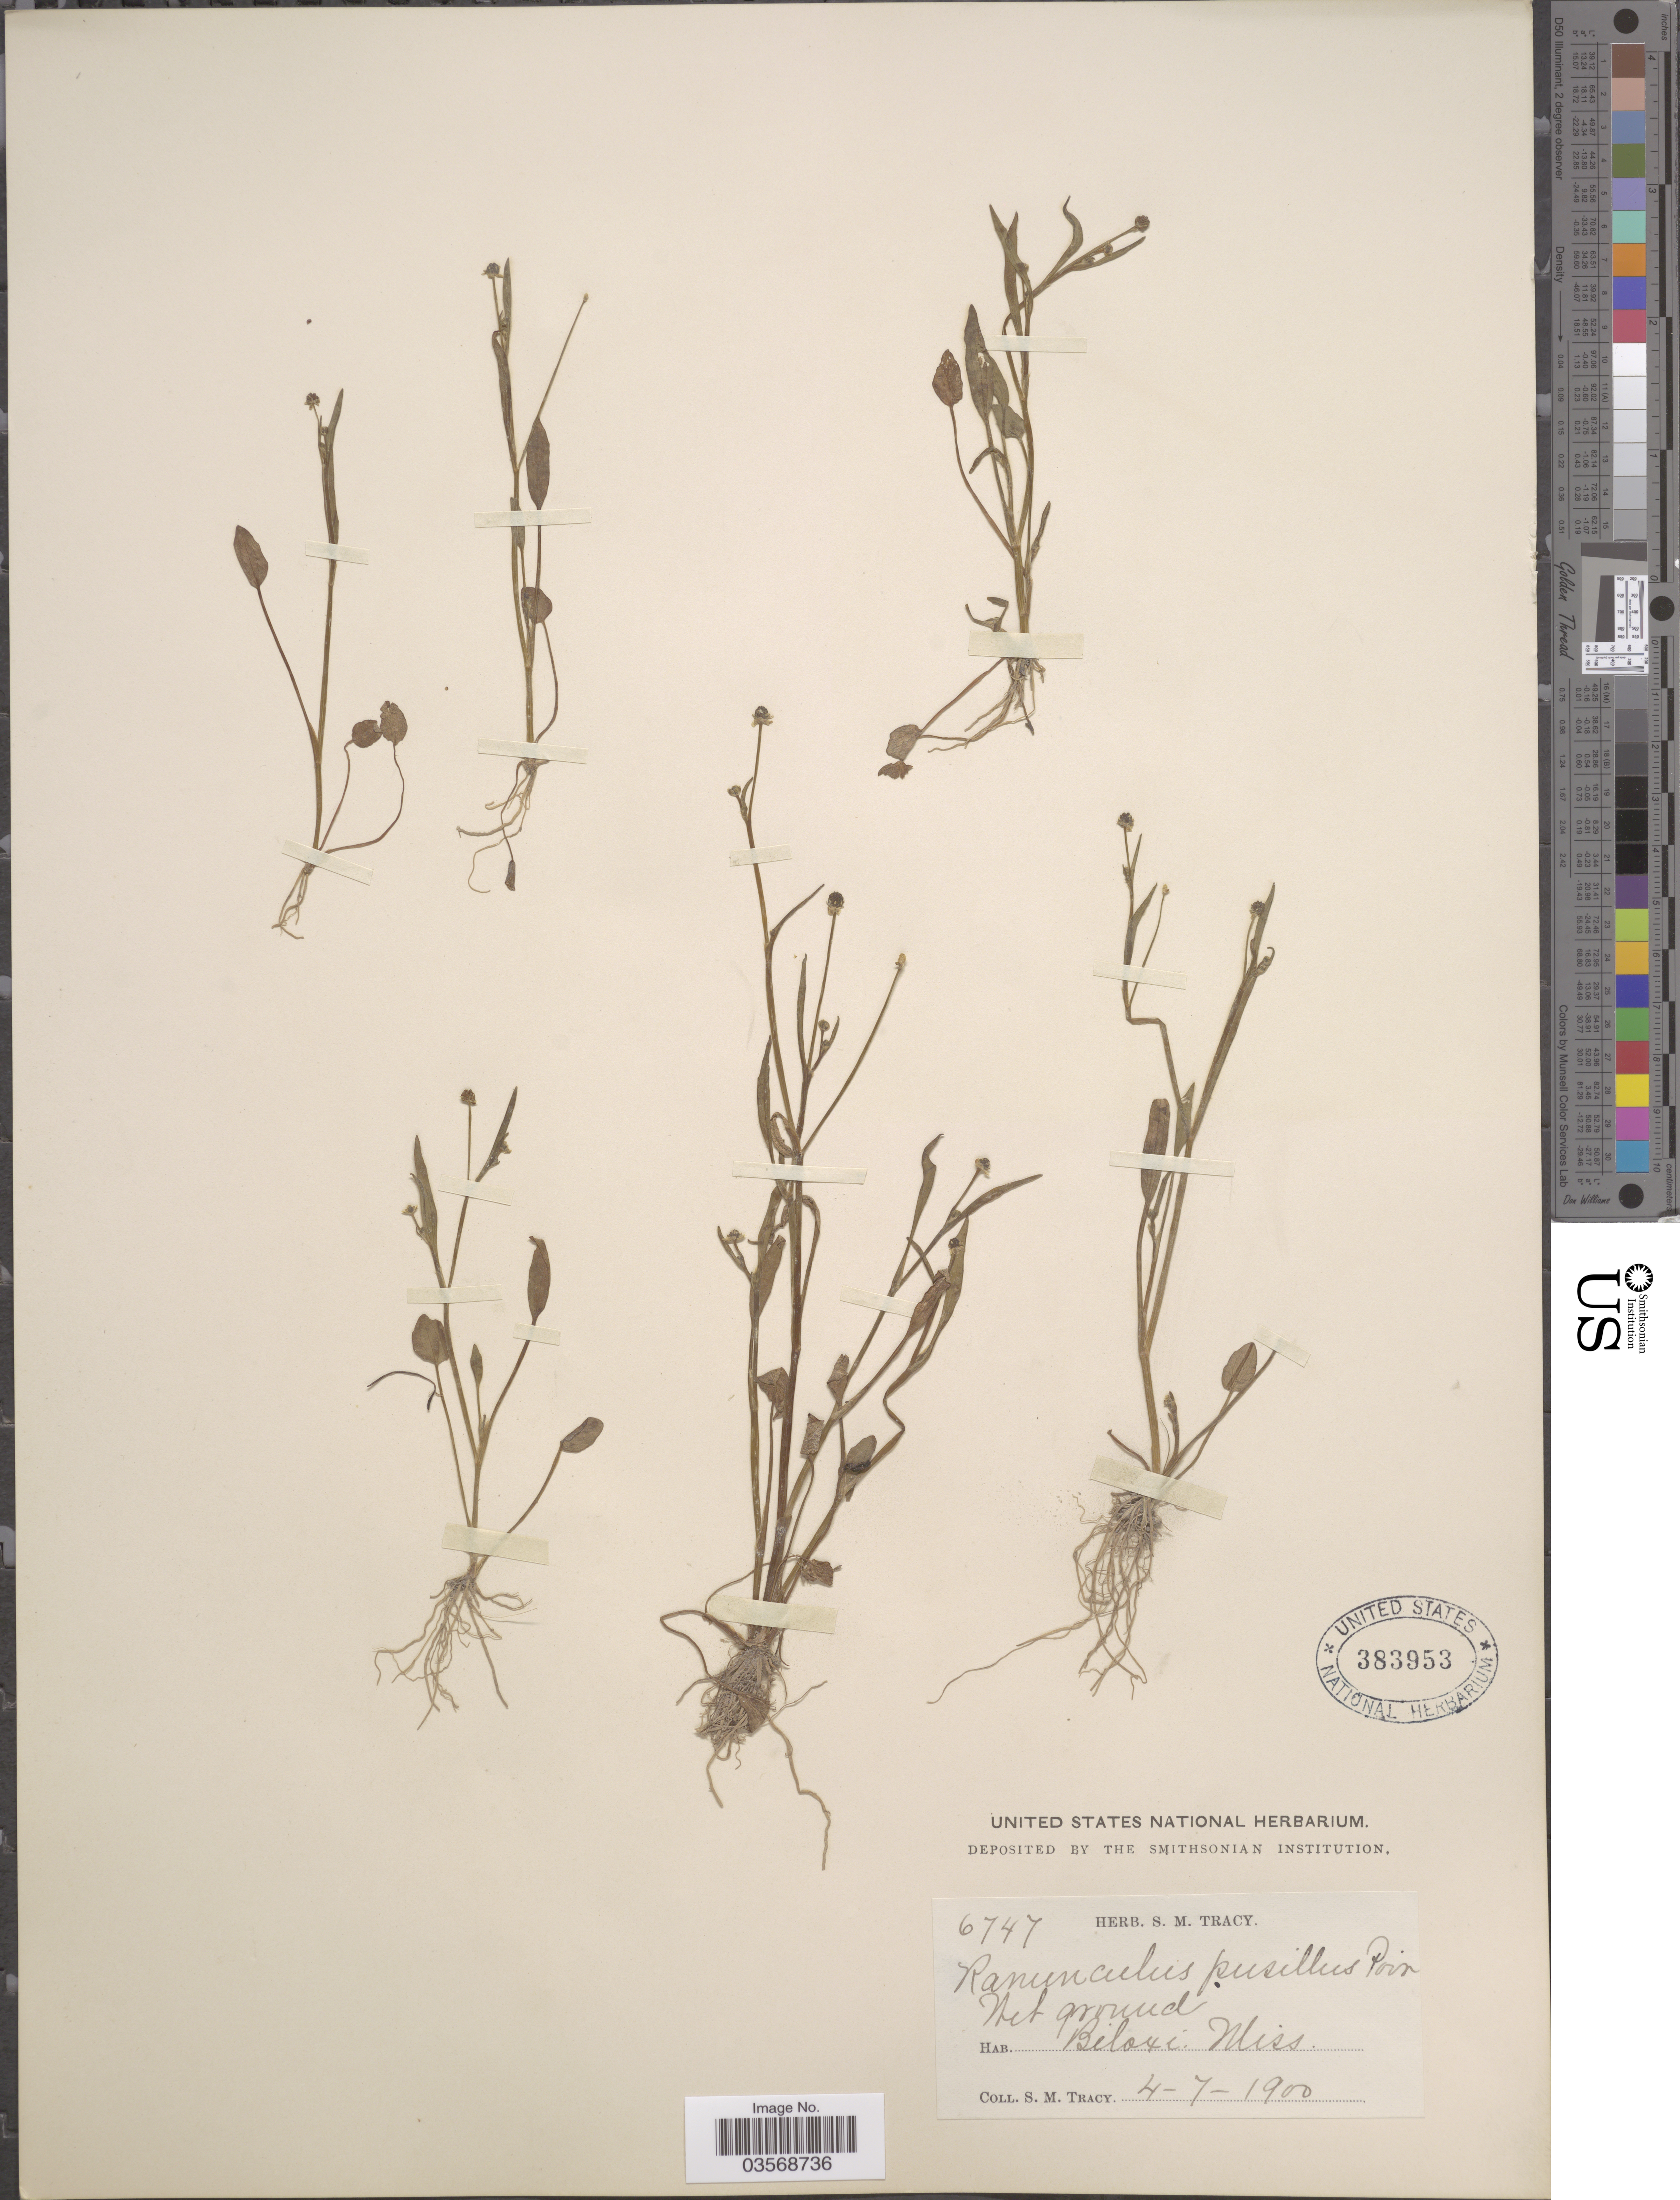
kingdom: Plantae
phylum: Tracheophyta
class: Magnoliopsida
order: Ranunculales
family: Ranunculaceae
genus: Ranunculus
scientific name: Ranunculus pusillus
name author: Poir.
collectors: S. M. Tracy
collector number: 6747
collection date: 1900-04-07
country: United States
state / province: Mississippi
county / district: Harrison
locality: Biloxi.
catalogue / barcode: US 383953